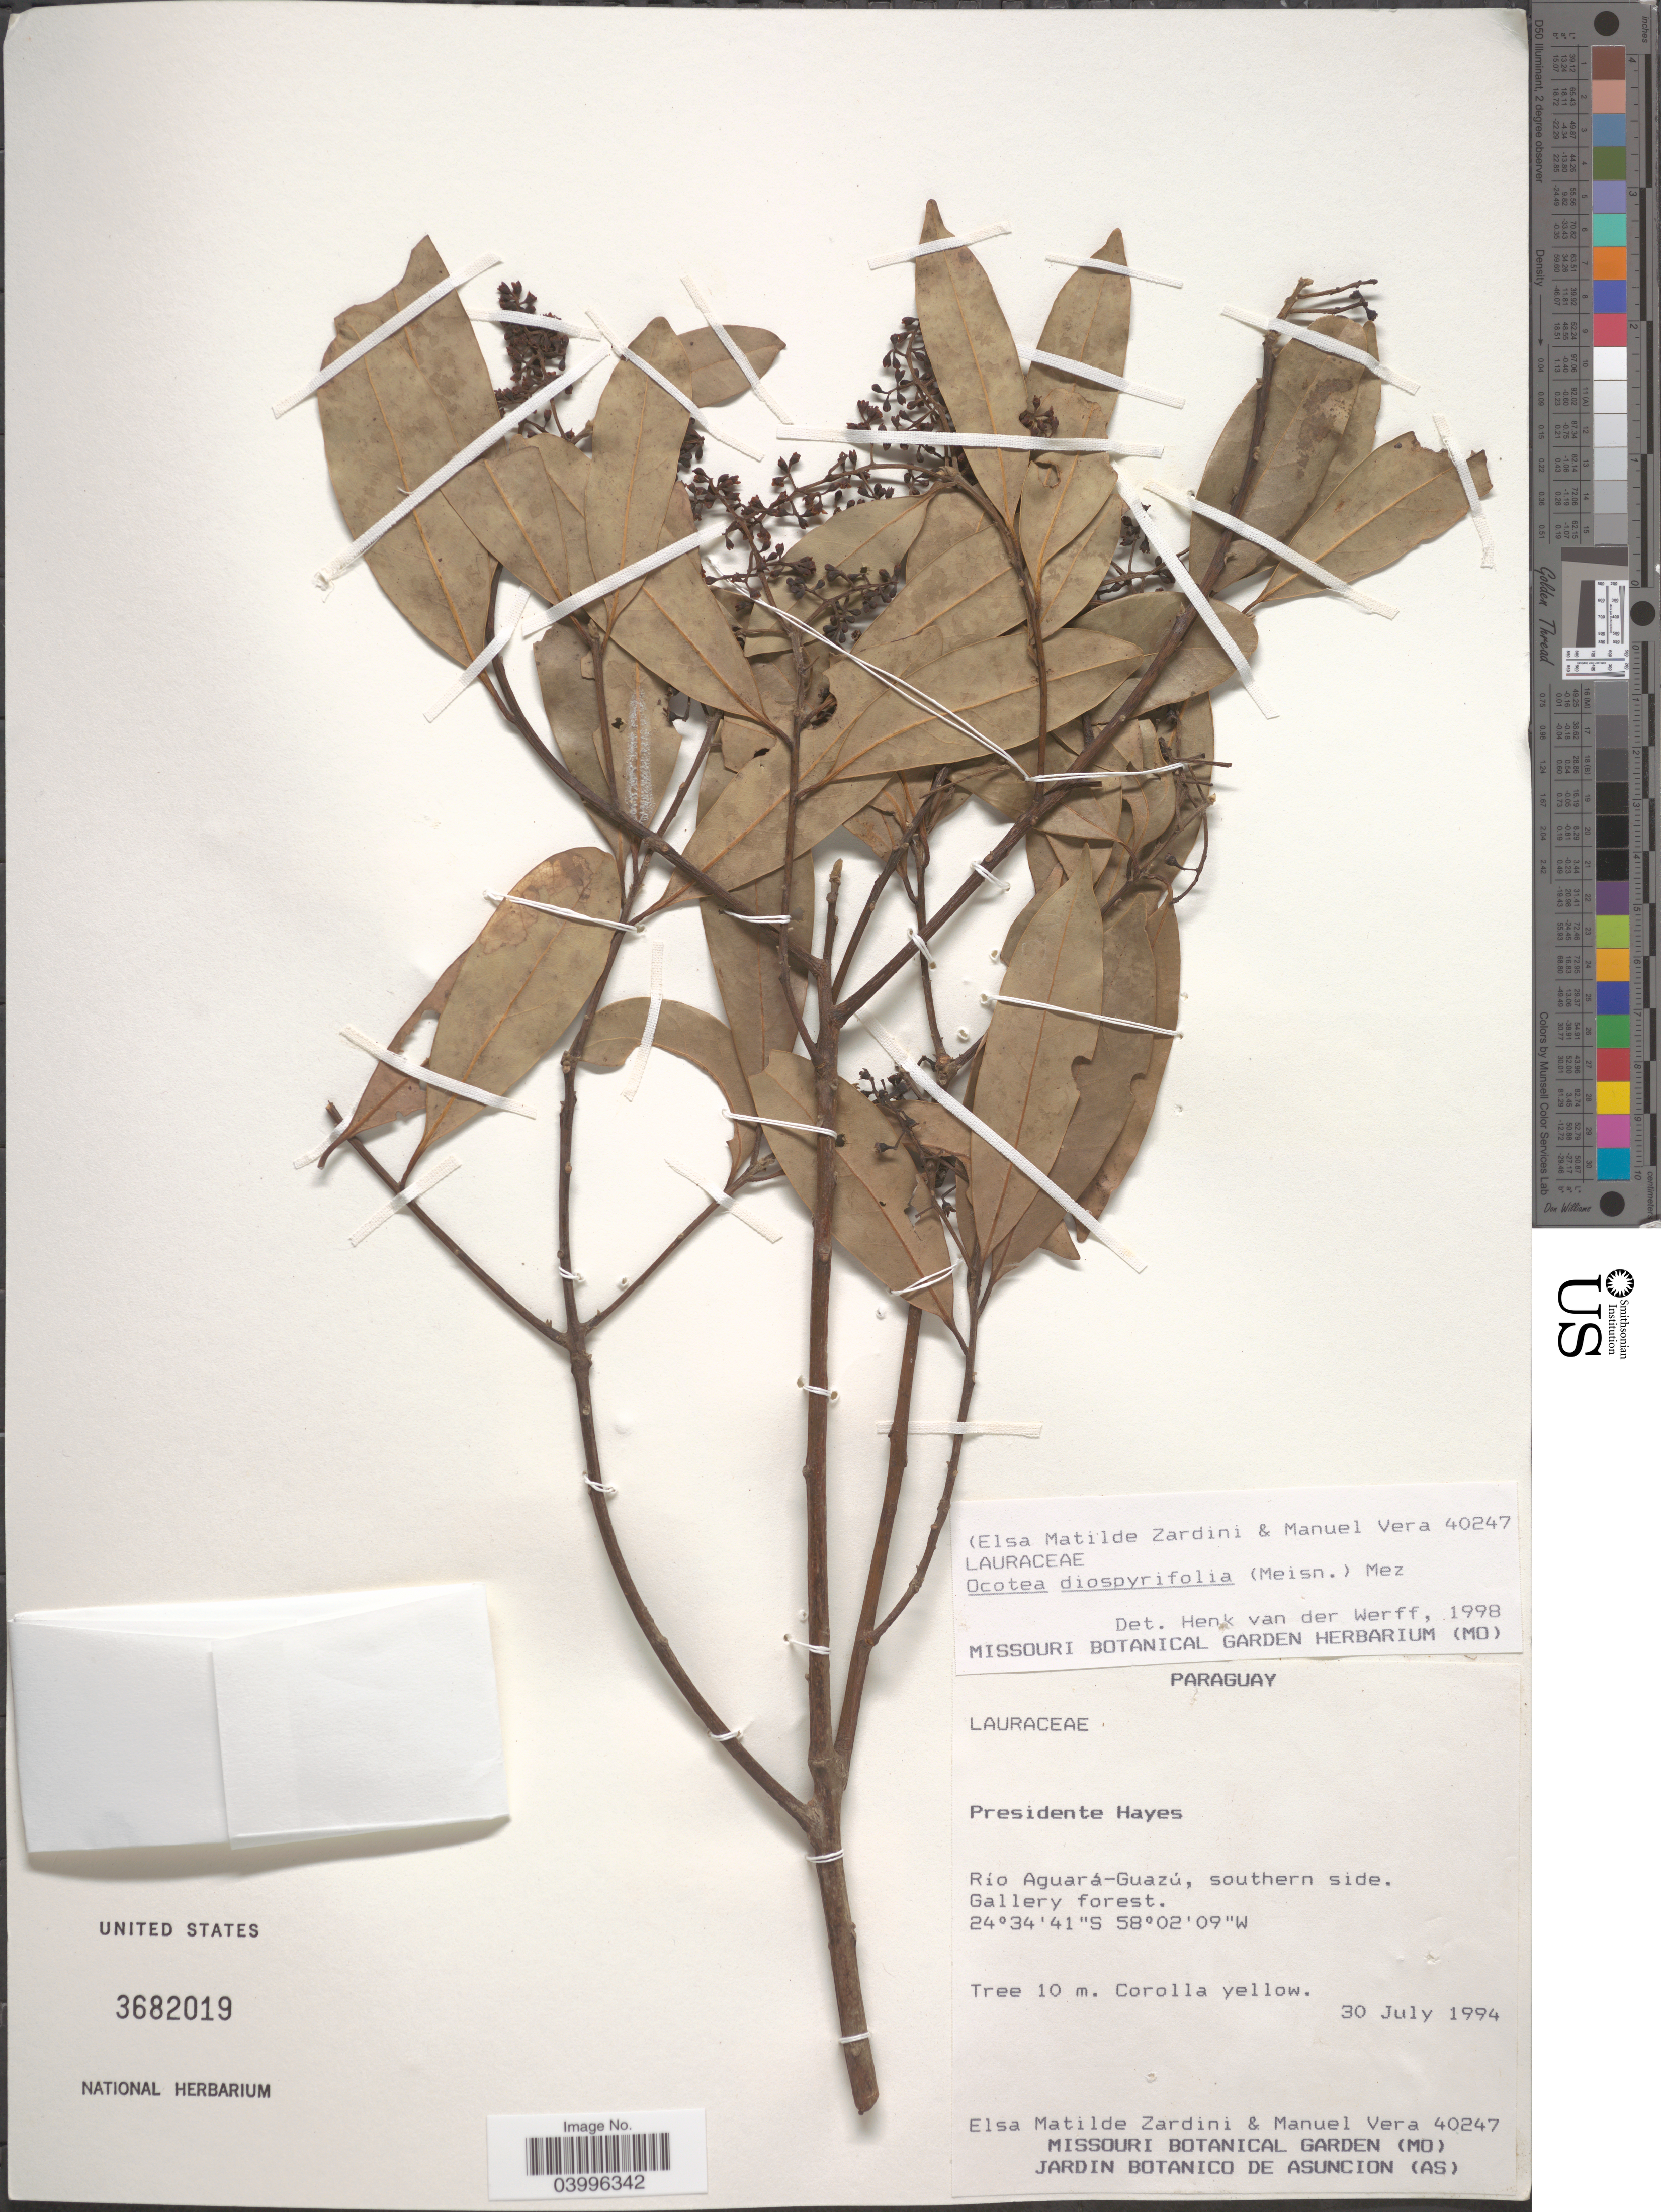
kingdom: Plantae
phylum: Tracheophyta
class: Magnoliopsida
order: Laurales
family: Lauraceae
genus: Ocotea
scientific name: Ocotea diospyrifolia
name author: (Meisn.) Mez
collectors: E. M. Zardini & M. Vera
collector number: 40247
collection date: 1994-07-30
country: Paraguay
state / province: Presidente Hayes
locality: Río Aguará-Guazú, southern side. Gallery forest.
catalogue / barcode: US 3682019